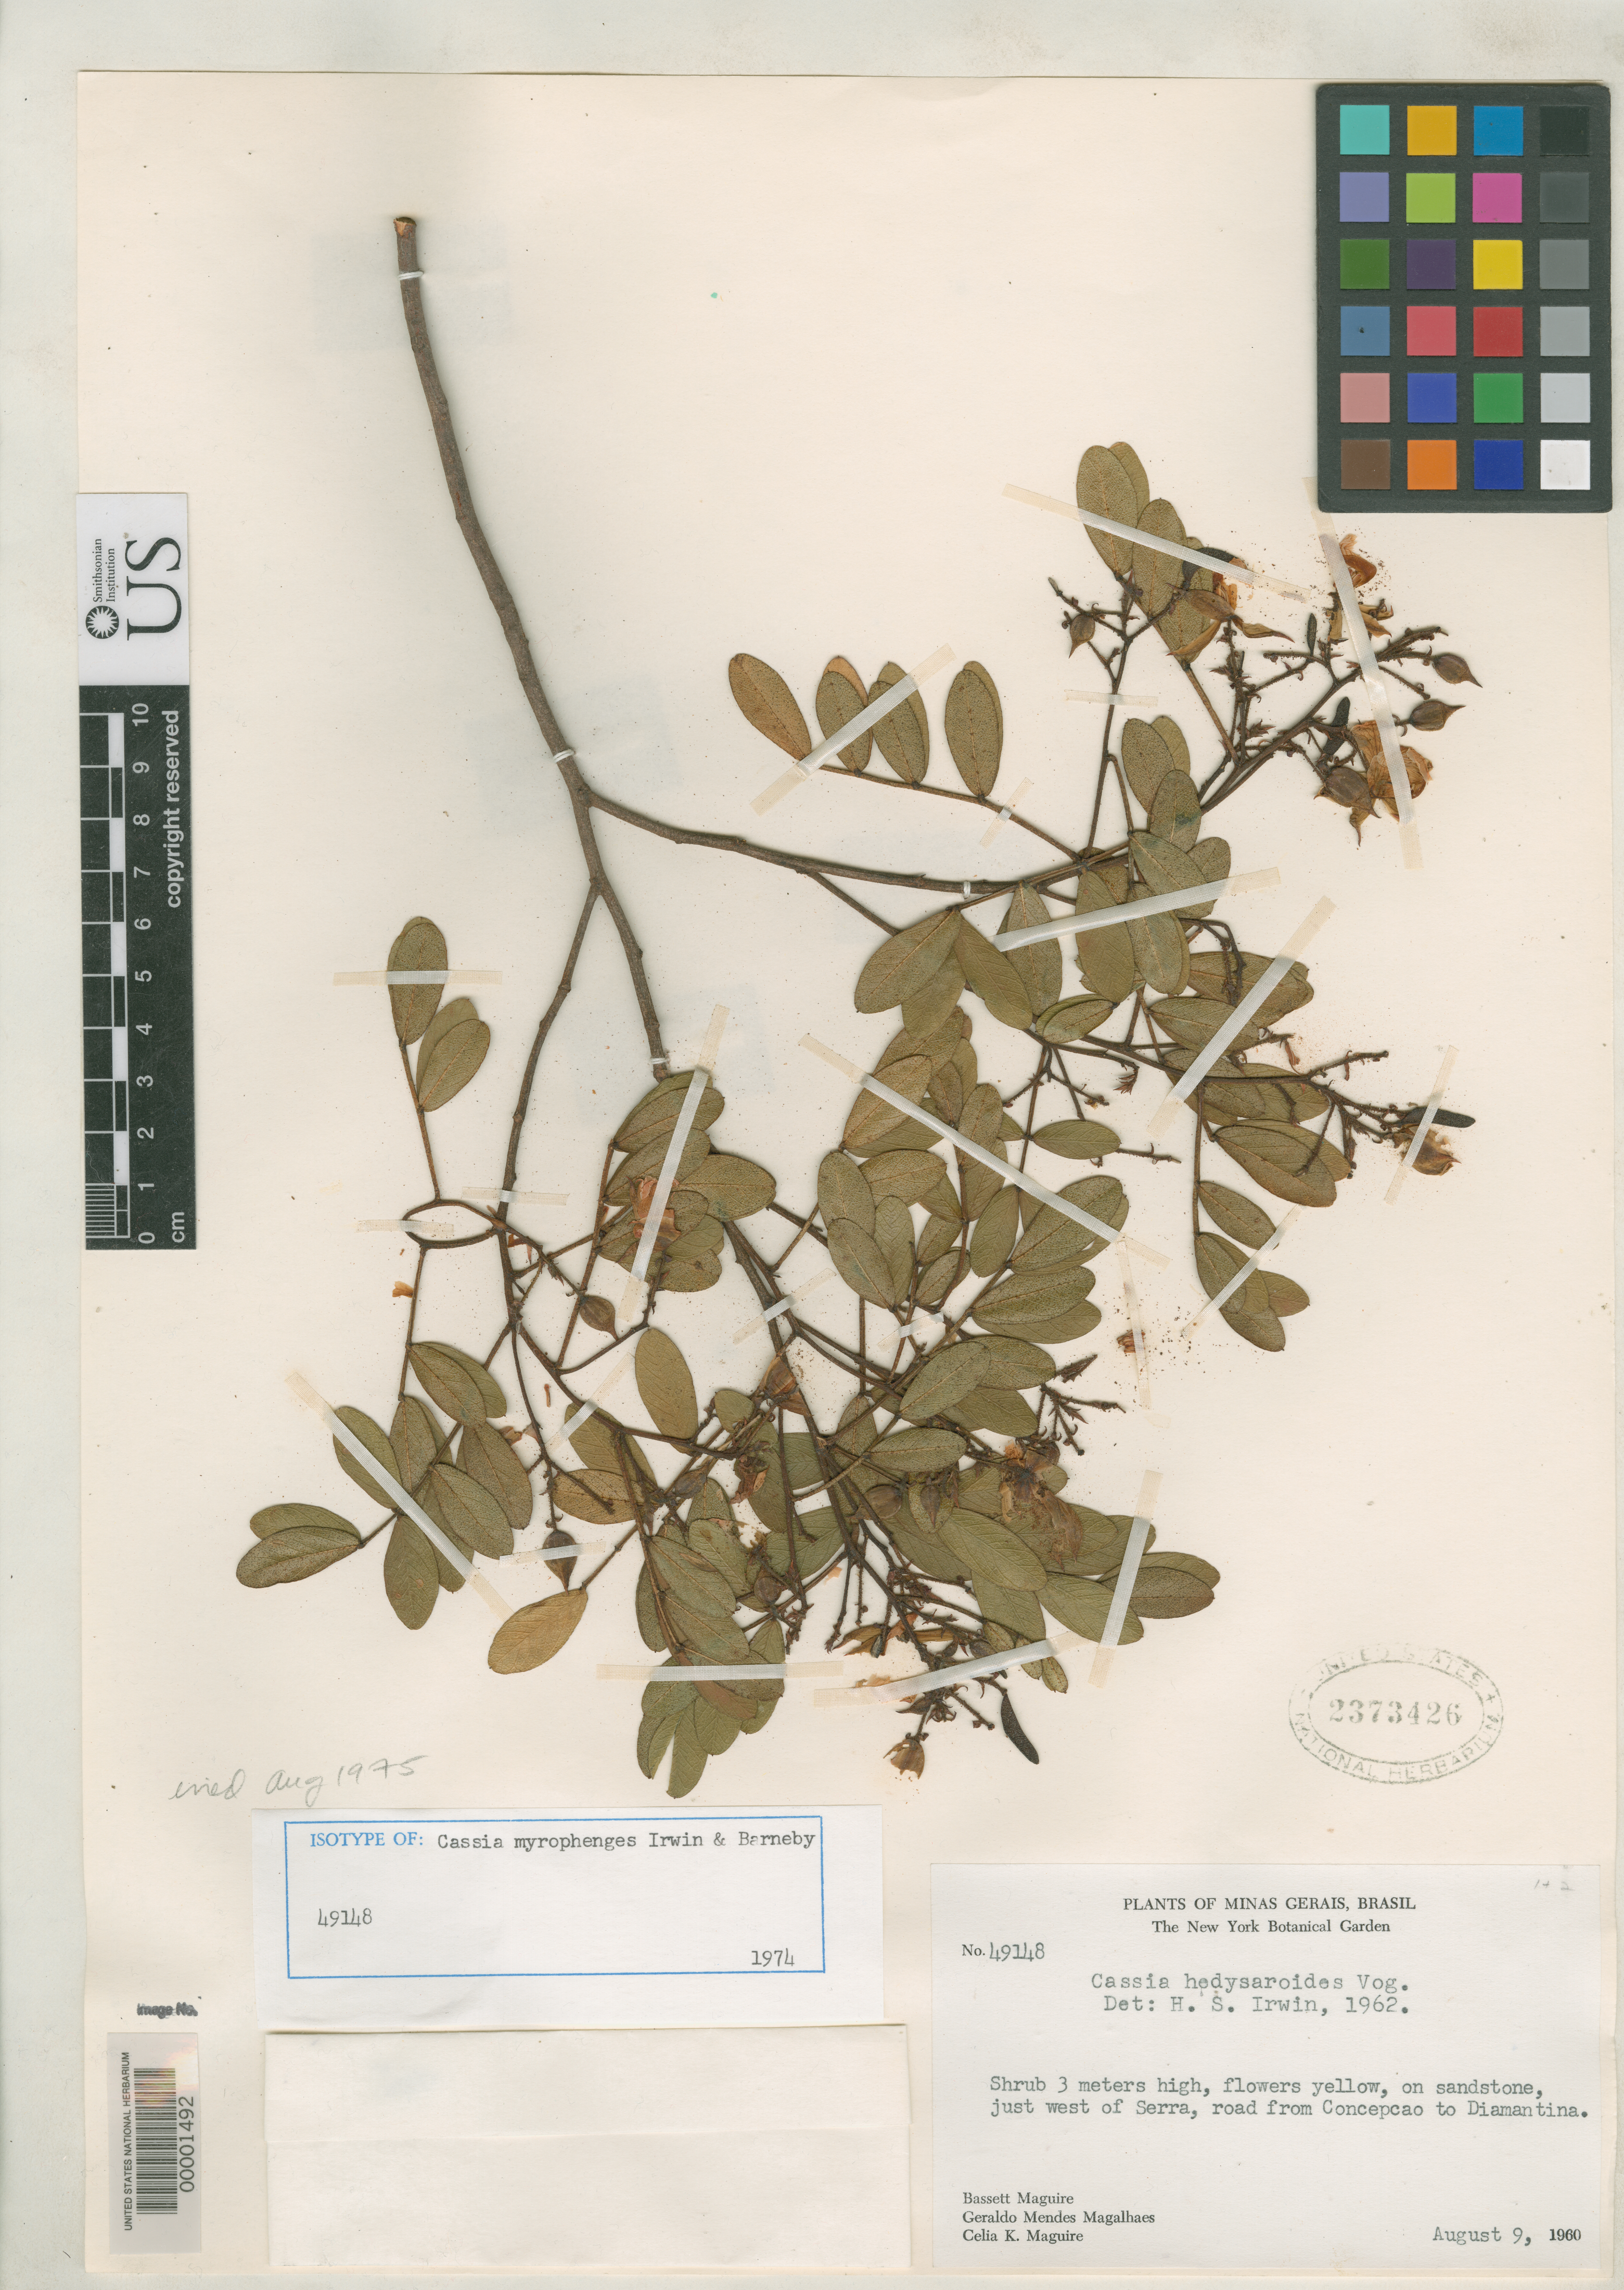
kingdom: Plantae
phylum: Tracheophyta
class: Magnoliopsida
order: Fabales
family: Fabaceae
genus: Cassia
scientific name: Cassia myrophenges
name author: H.S. Irwin & Barneby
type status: Isotype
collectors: B. Maguire, G. Magalhaes & C. K. Maguire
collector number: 49148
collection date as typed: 09 Aug 1960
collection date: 1960-08-09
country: Brazil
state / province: Minas Gerais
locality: W of Serra on road from Conceicao to Diamantina.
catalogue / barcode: US 2373426